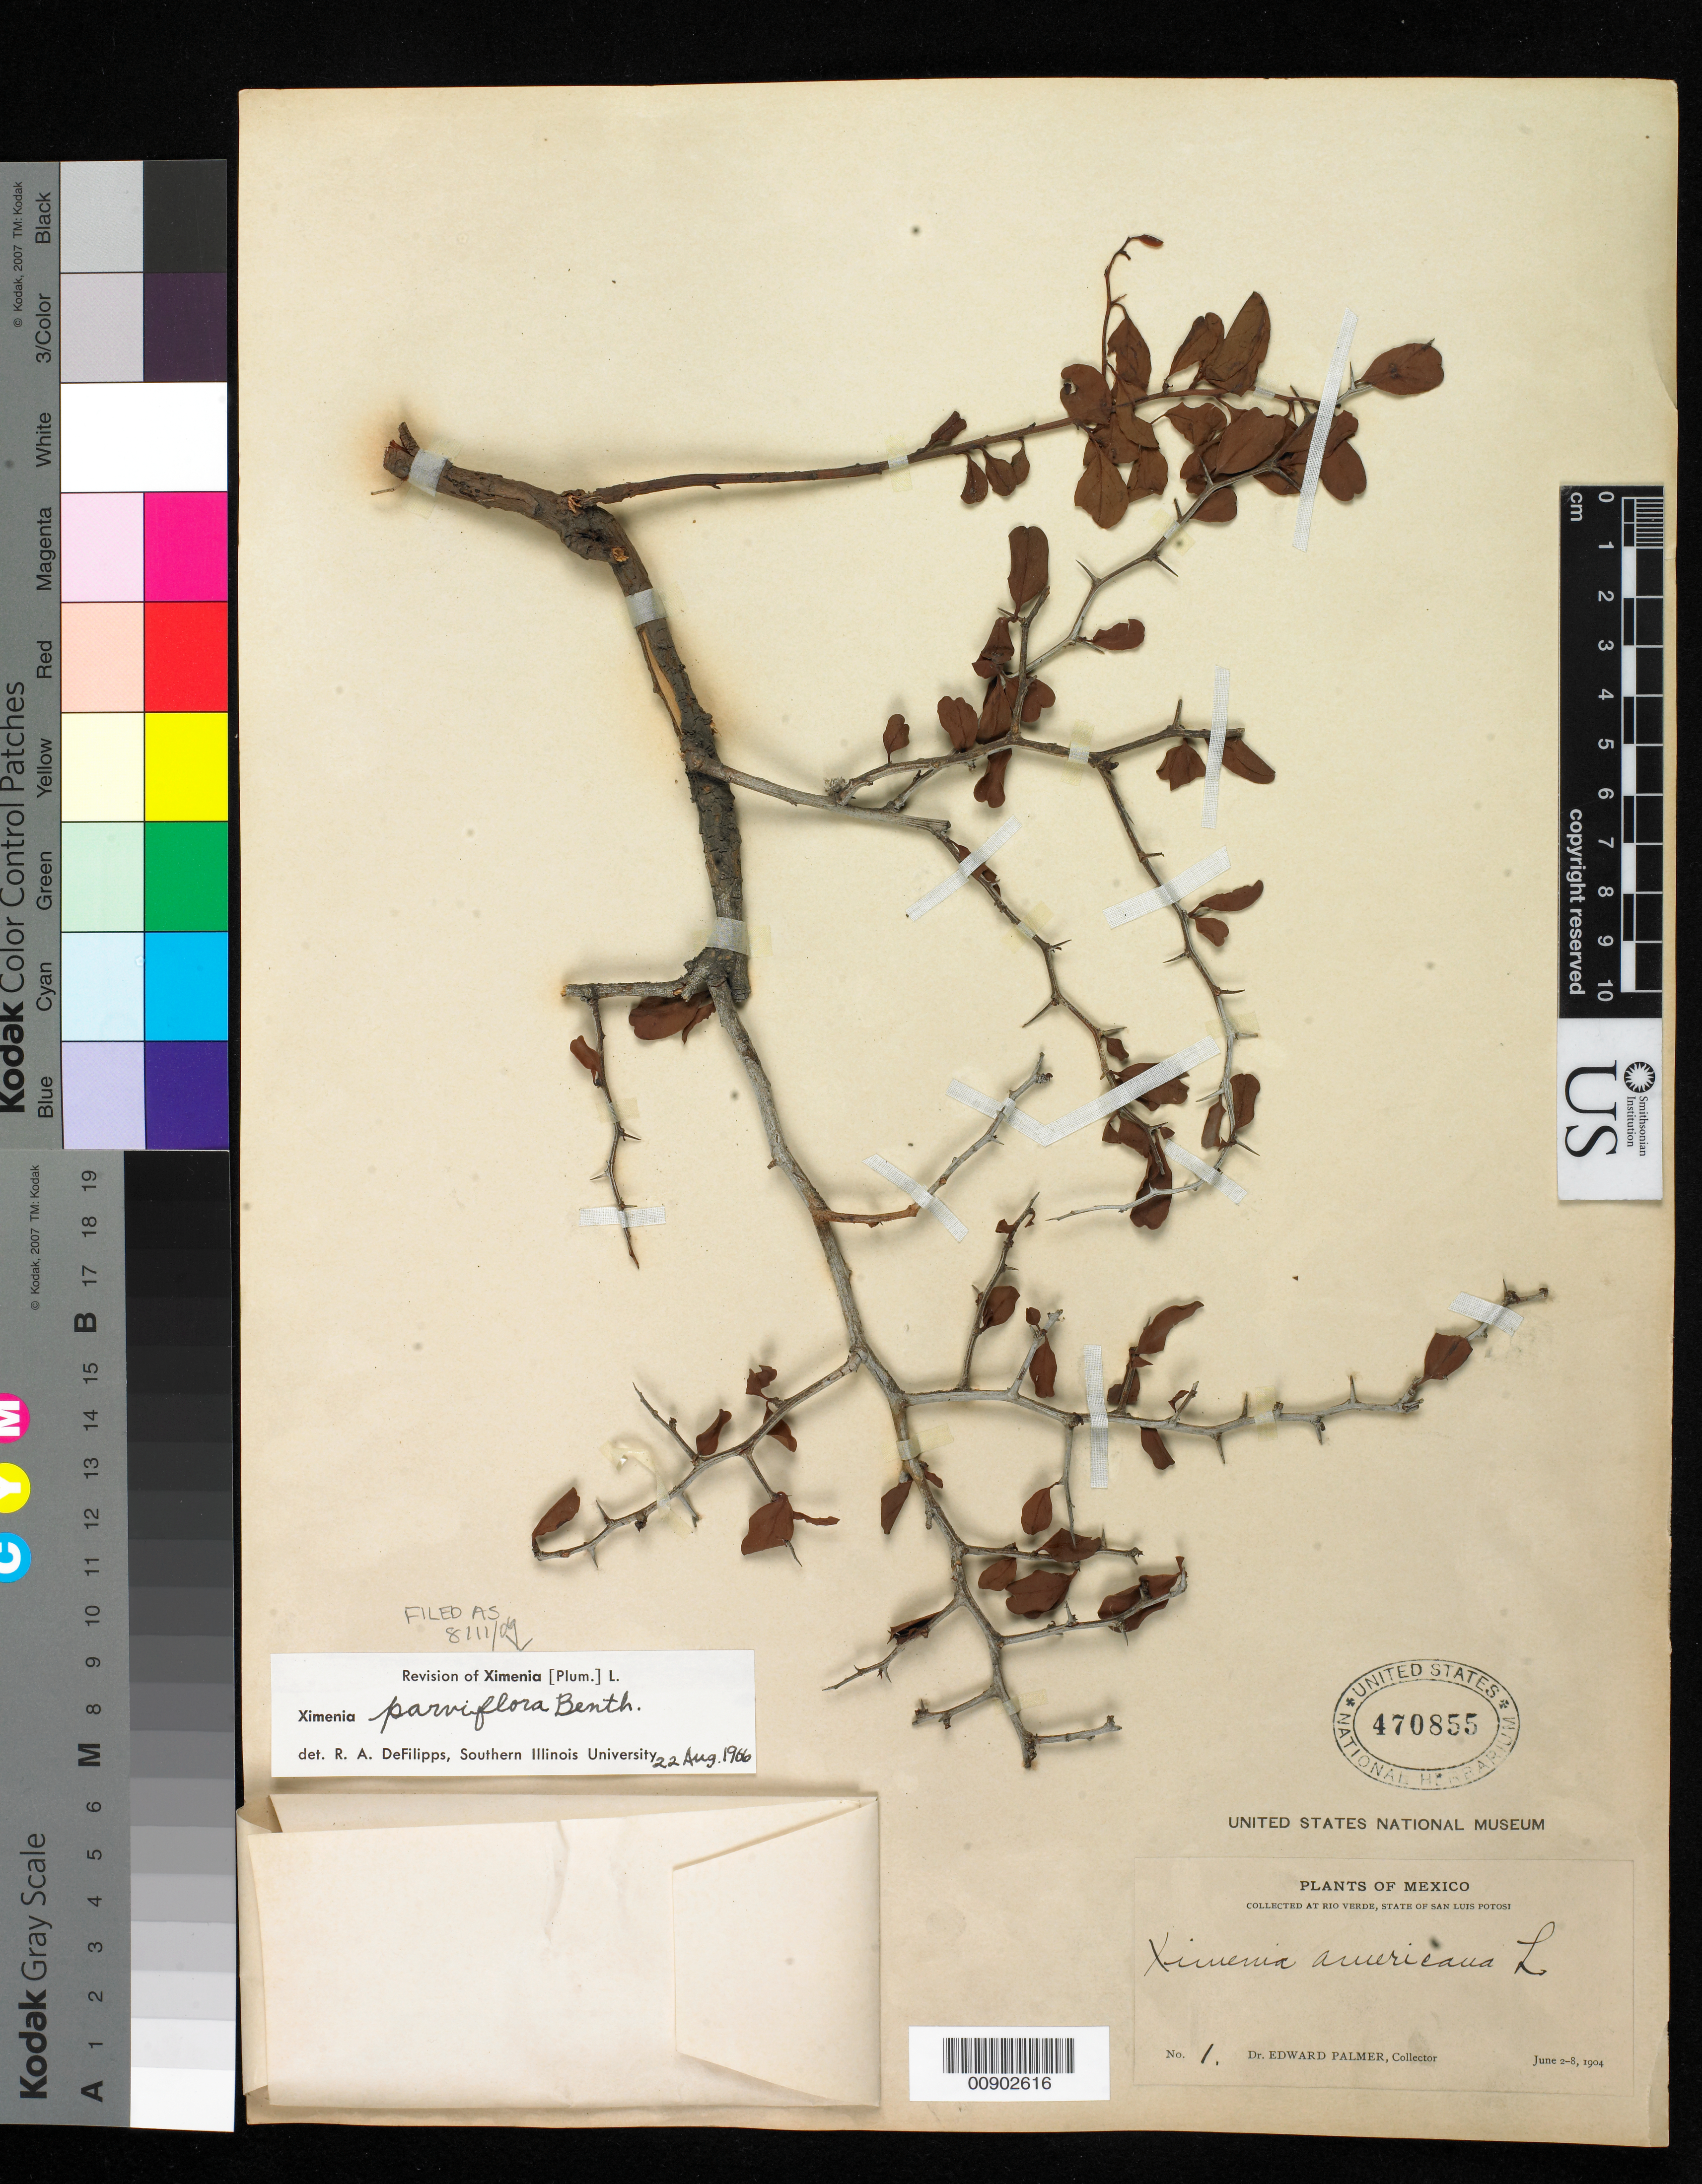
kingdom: Plantae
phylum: Tracheophyta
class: Magnoliopsida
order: Santalales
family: Ximeniaceae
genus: Ximenia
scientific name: Ximenia parviflora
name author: Benth.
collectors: E. Palmer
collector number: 1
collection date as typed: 02 Jun 1904 to 08 Jun 1904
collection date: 1904-06-02/1904-06-08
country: Mexico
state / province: San Luis Potosí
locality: Río Verde, San Luis Potosí.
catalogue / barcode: US 470855